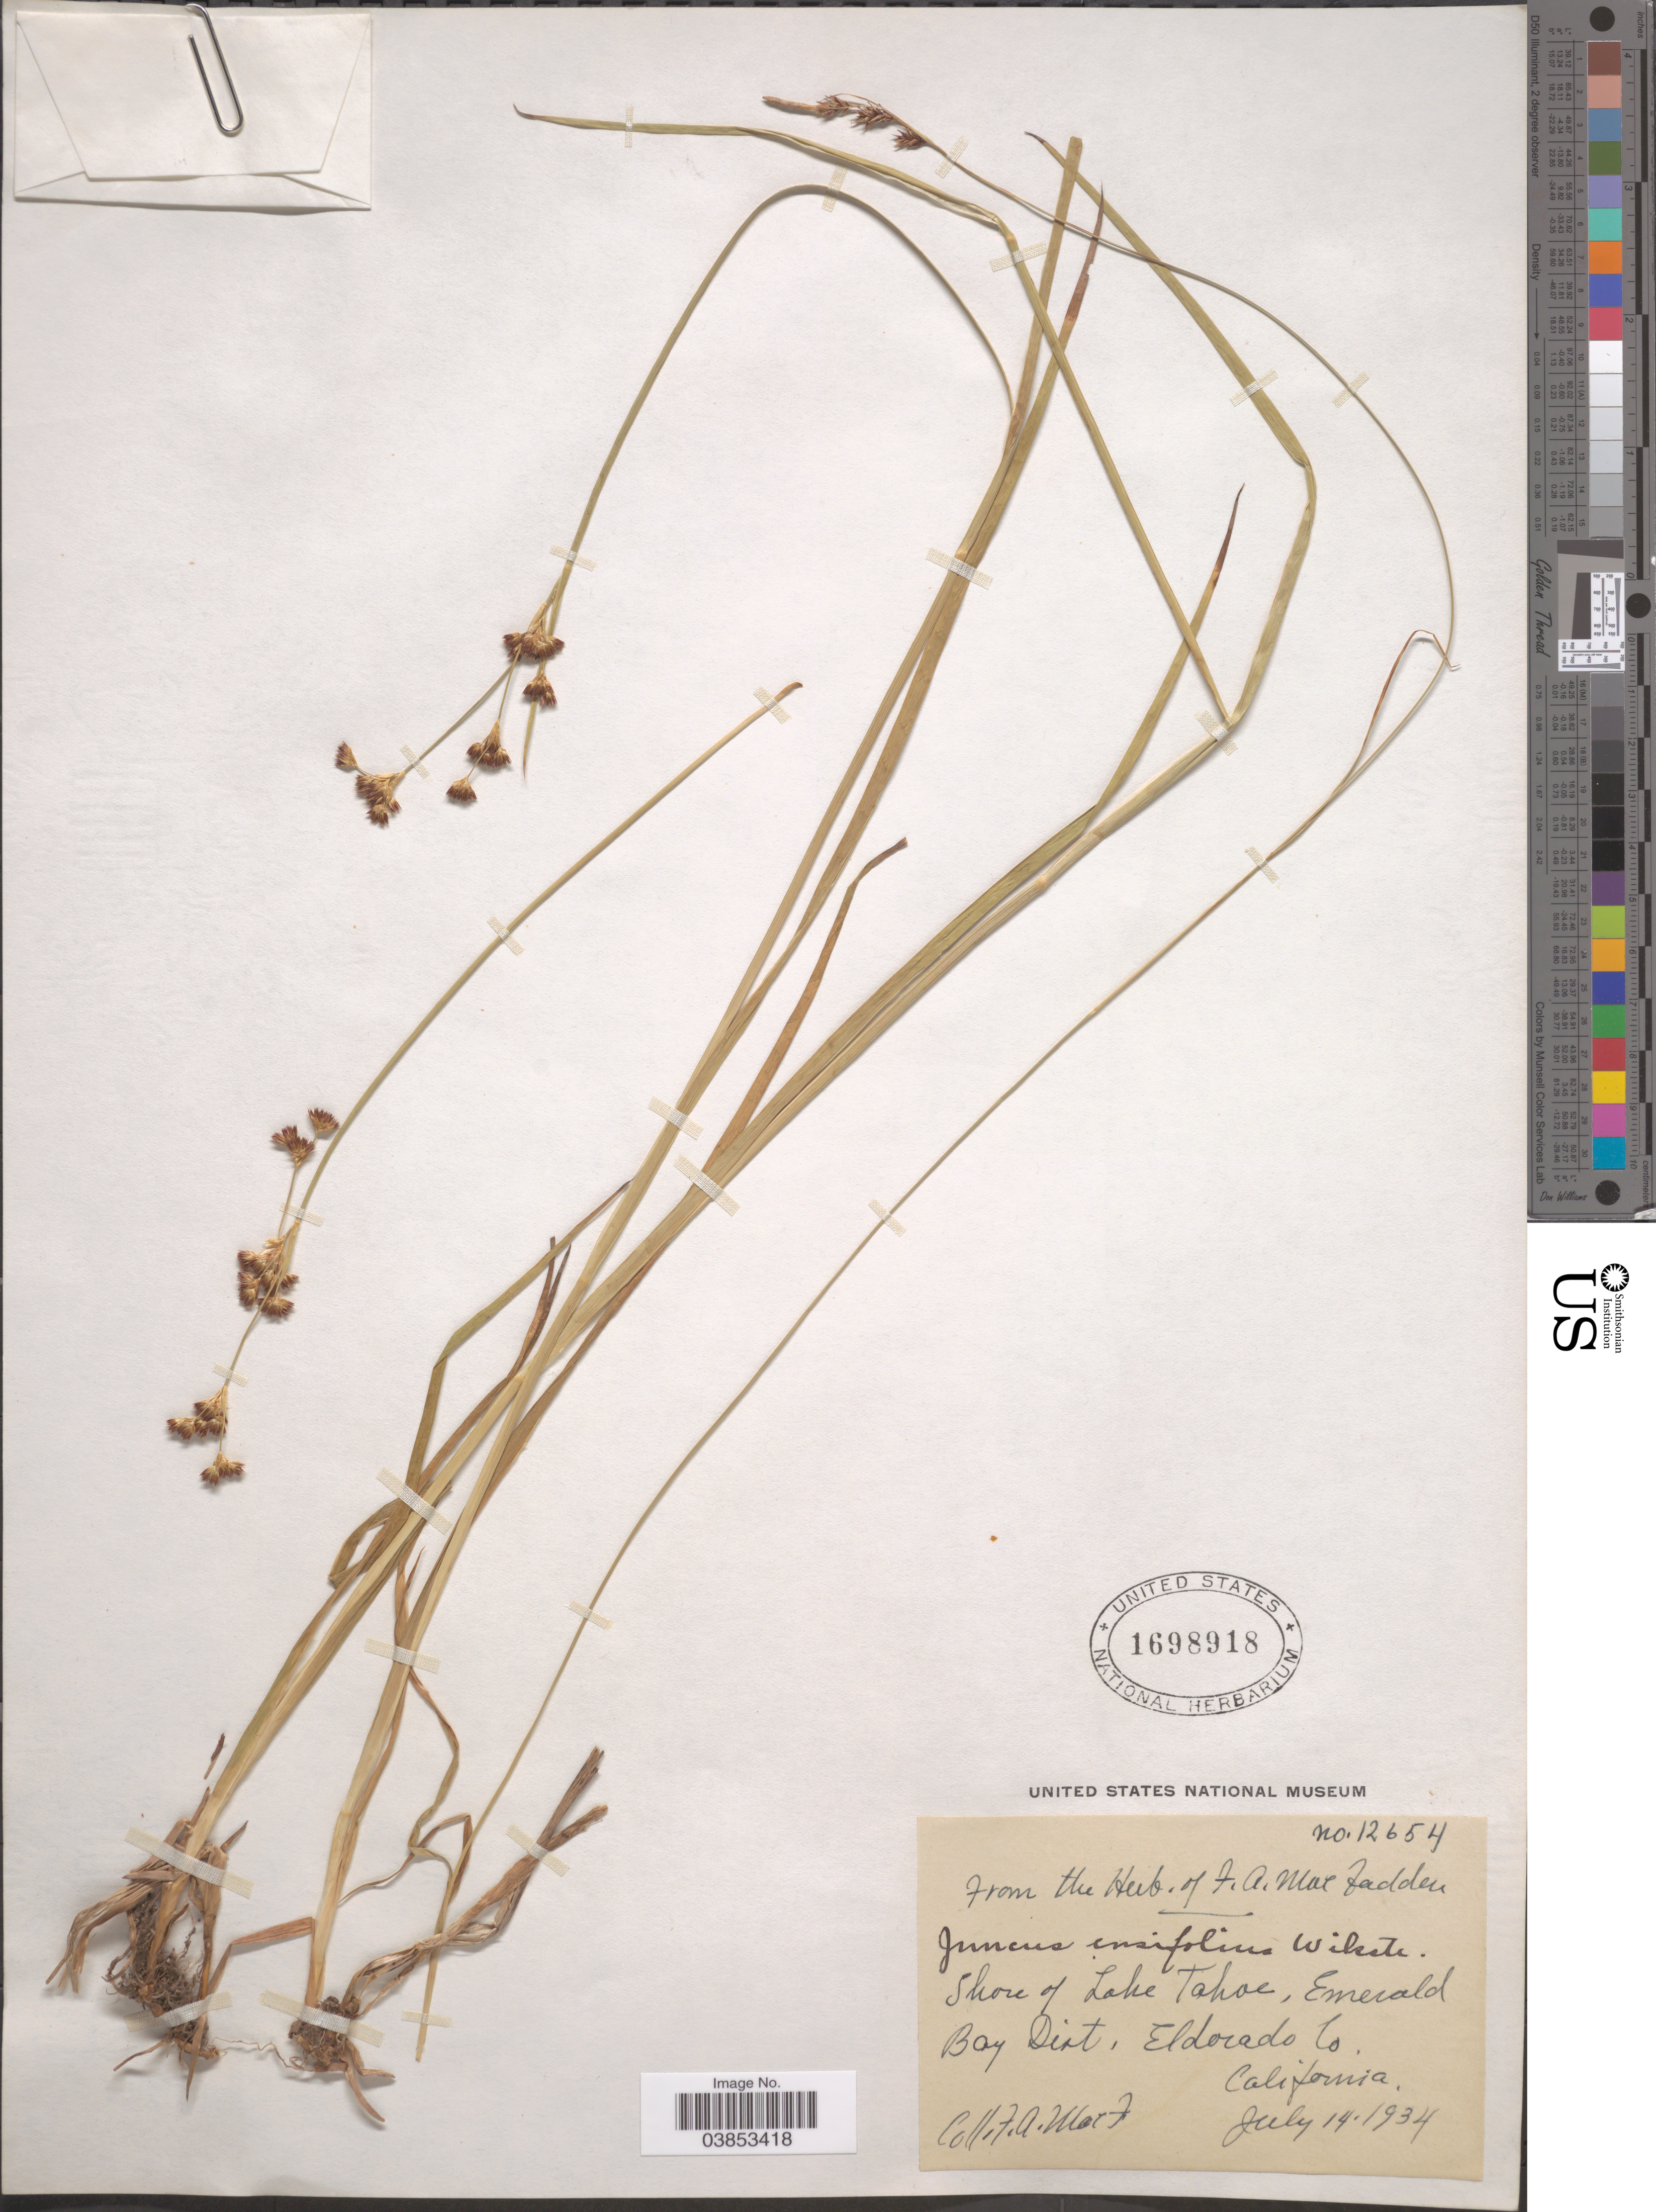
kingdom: Plantae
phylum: Tracheophyta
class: Liliopsida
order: Poales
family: Juncaceae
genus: Juncus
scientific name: Juncus ensifolius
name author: Wikstr.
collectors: F. MacFadden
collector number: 12654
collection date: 1934-07-14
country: United States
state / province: California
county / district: El Dorado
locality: Shore of Lake Tahoe, Emerald Bay Dist. Eldorado Co.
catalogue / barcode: US 1698918